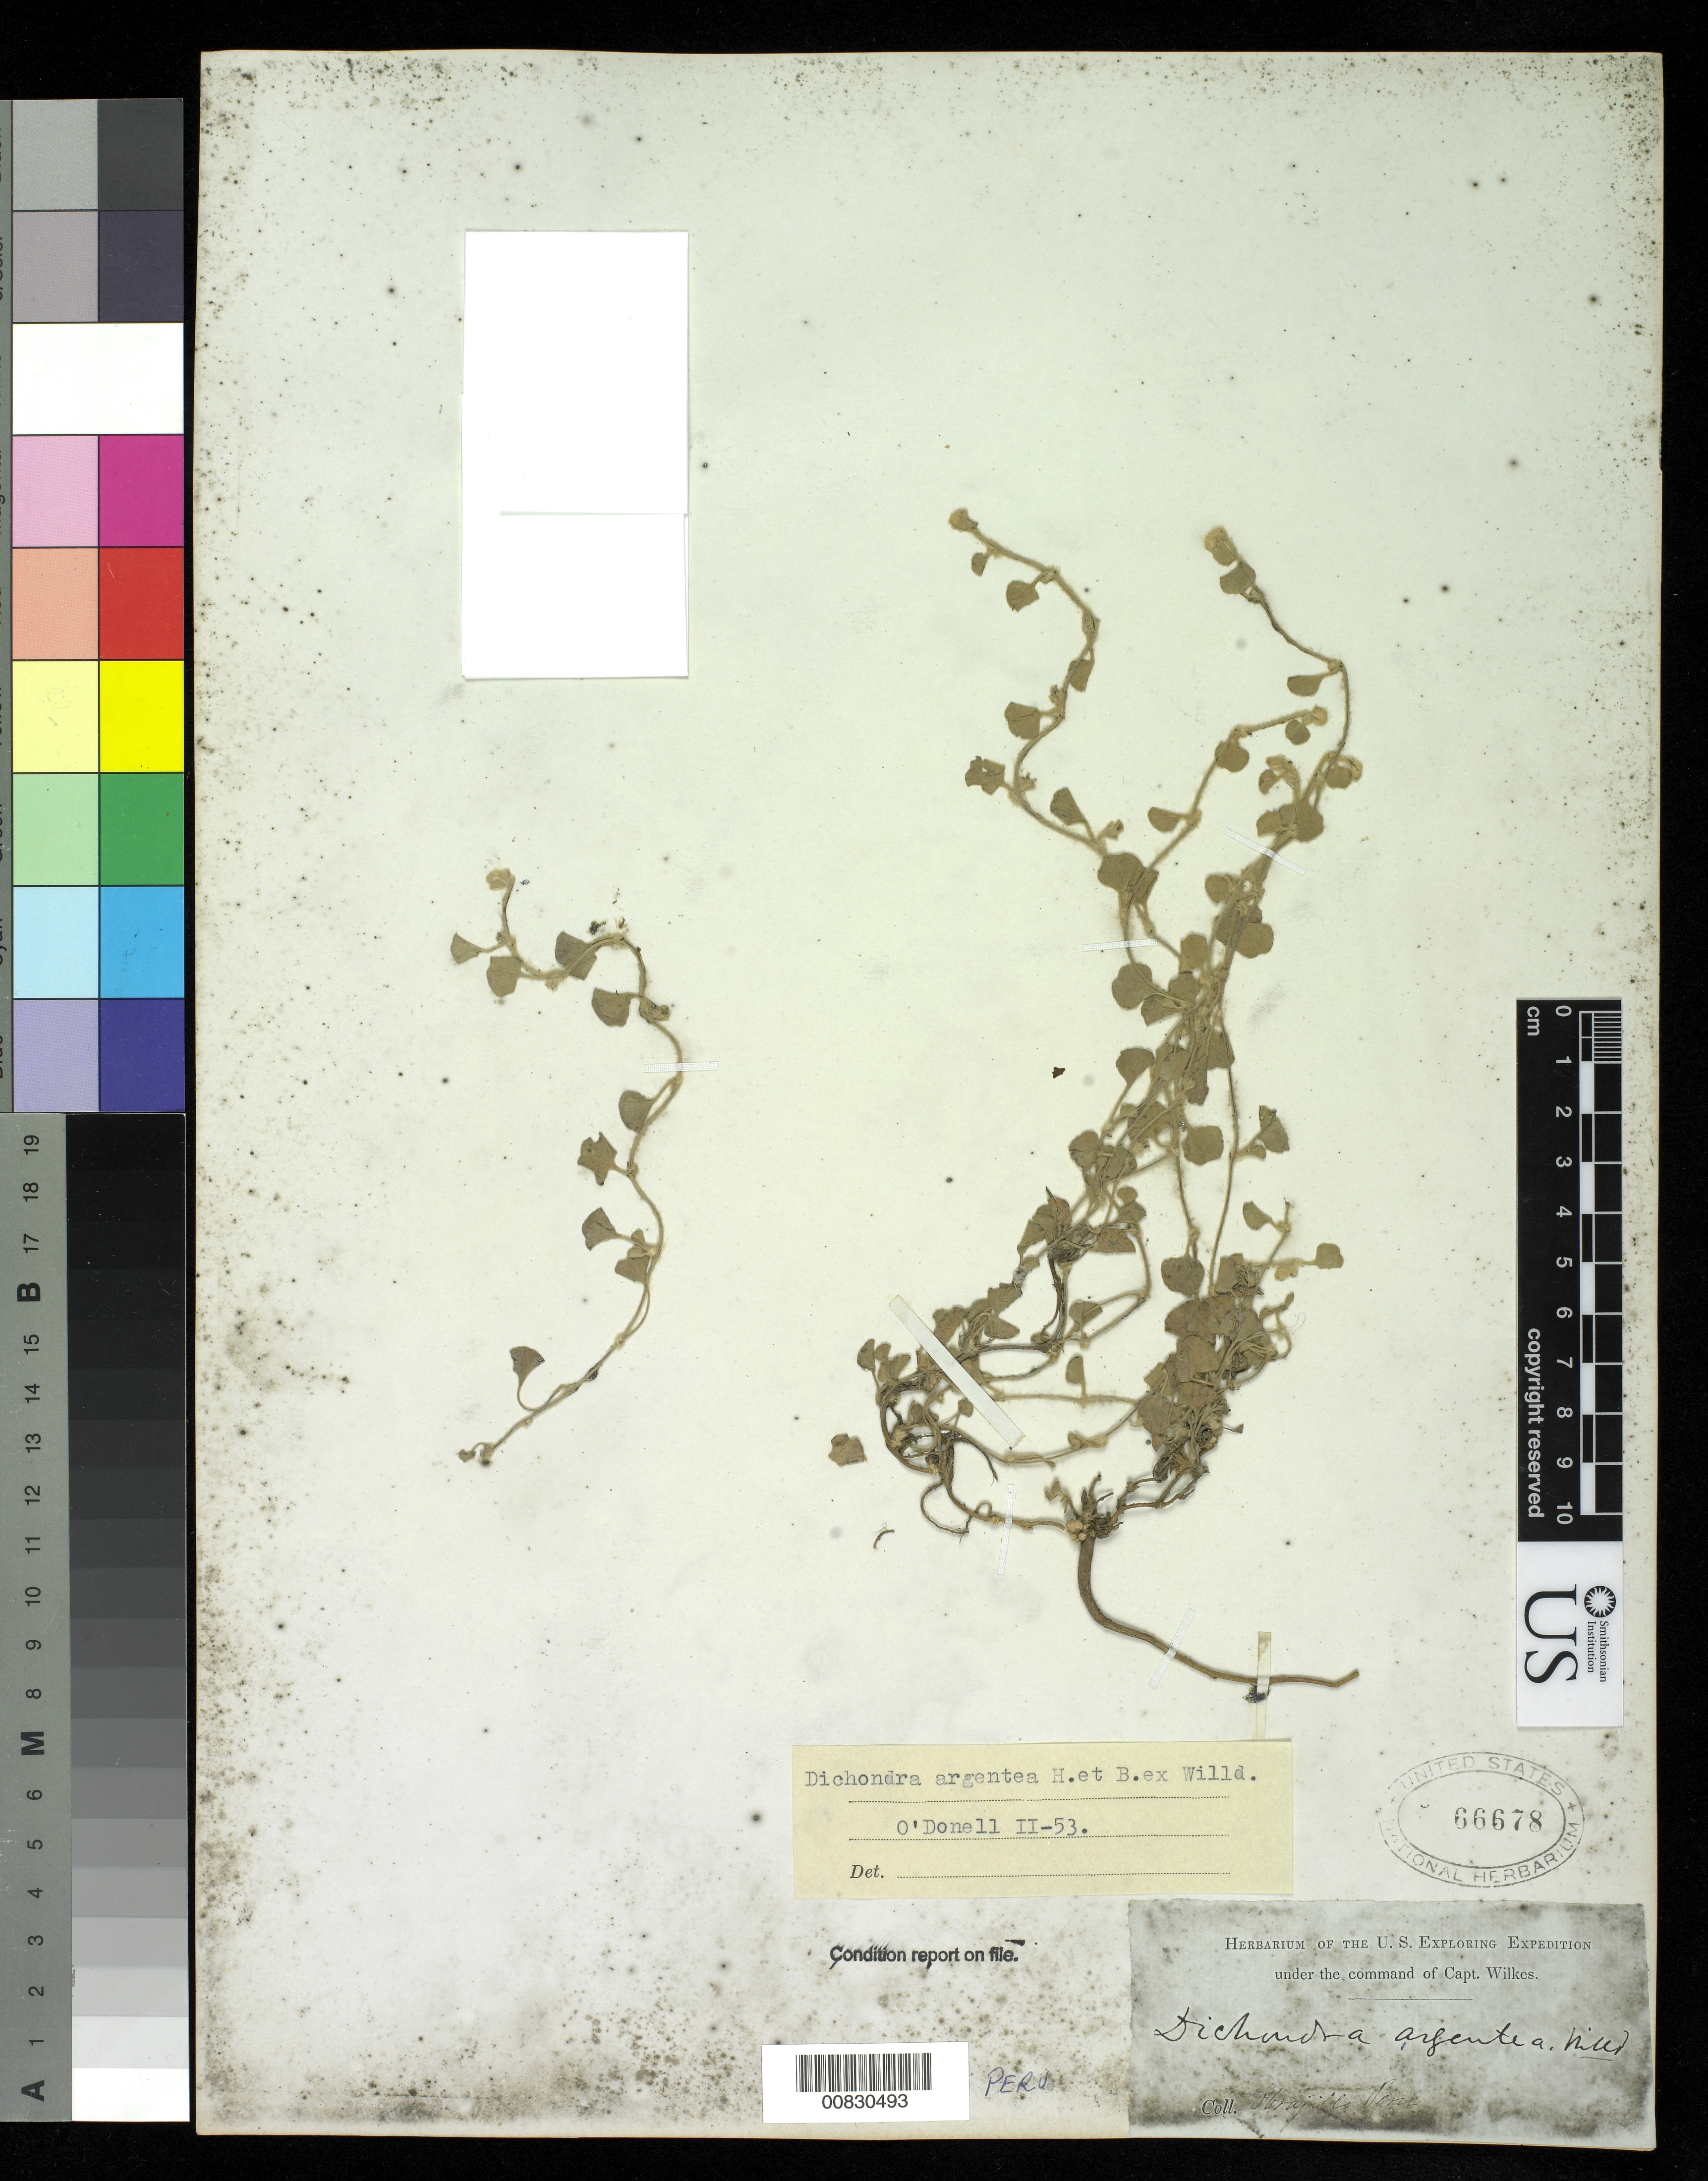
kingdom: Plantae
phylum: Tracheophyta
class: Magnoliopsida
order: Solanales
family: Convolvulaceae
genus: Dichondra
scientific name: Dichondra argentea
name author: Humb. & Bonpl. ex Willd.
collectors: Wilkes Explor. Exped.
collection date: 1838/1842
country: Peru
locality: Obrajillo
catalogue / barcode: US 66678